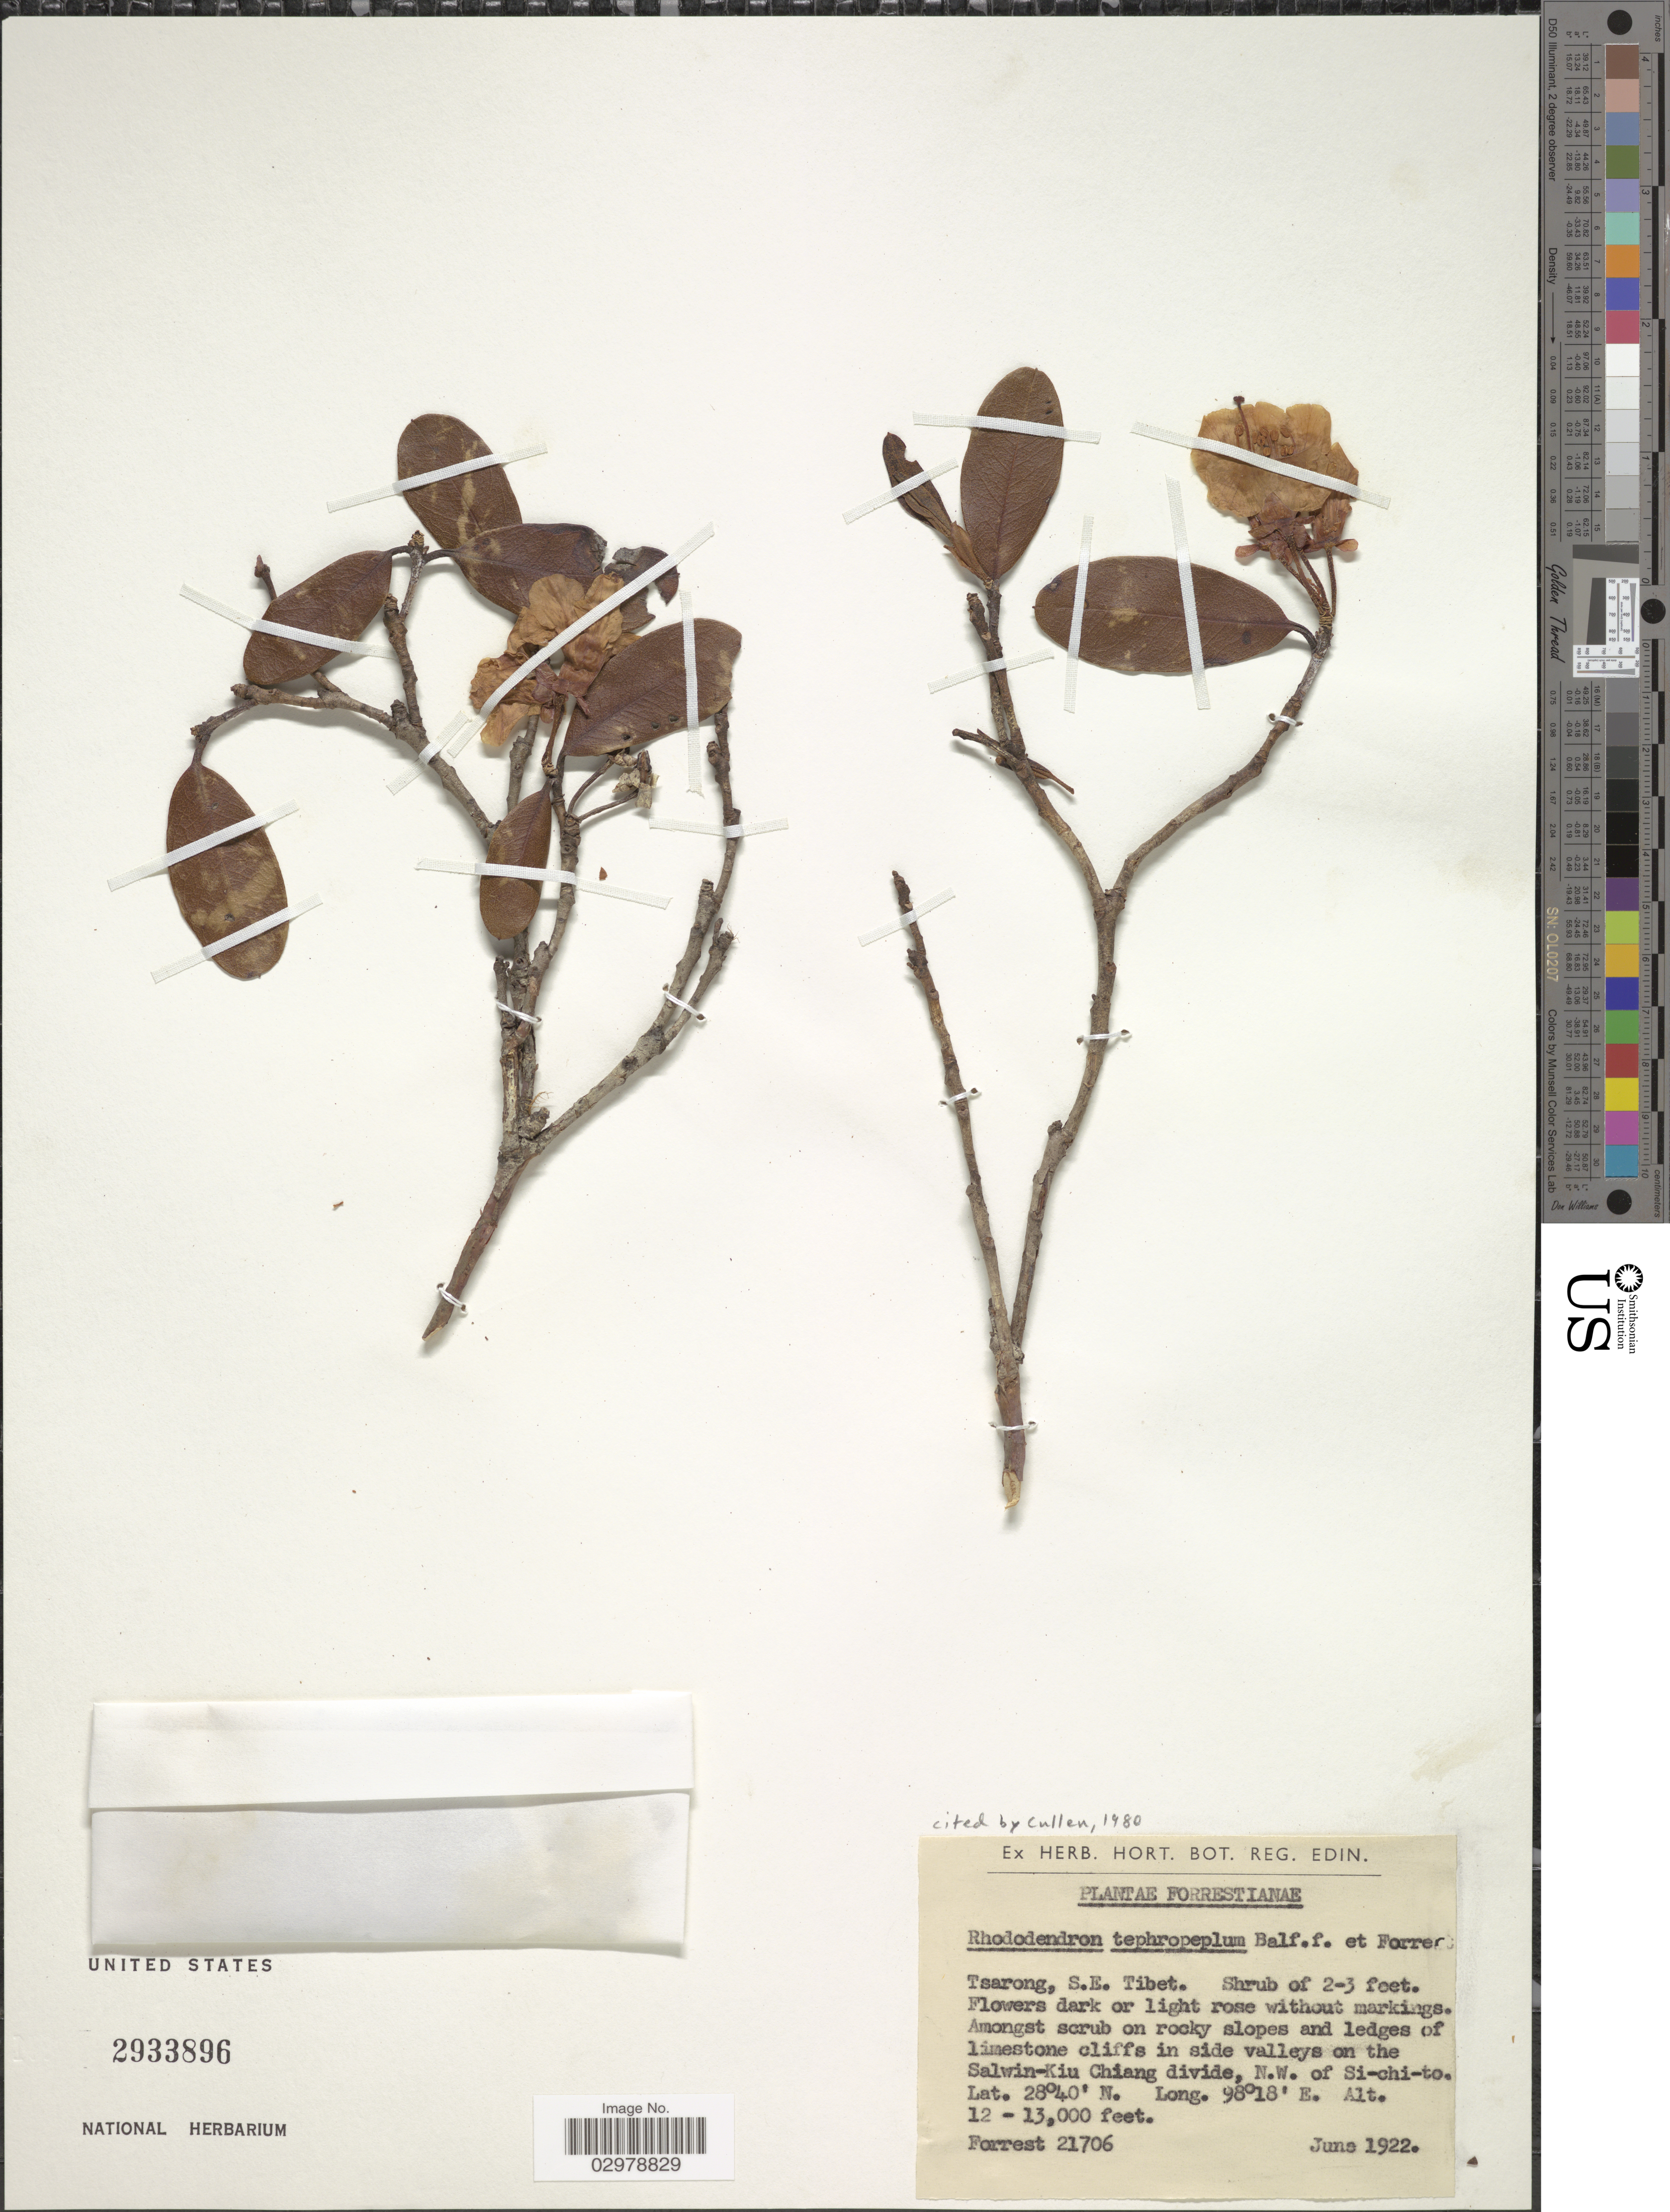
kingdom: Plantae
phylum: Tracheophyta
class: Magnoliopsida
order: Ericales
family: Ericaceae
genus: Rhododendron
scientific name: Rhododendron tephropeplum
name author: Balf. f. & Farrer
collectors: -. Forrest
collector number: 21706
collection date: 1922-06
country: China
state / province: Xizang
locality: Tsarong, S.E. Tibet. Valleys on the Salwin-Kiu Chiang divide. N.W. of Si-chi-to.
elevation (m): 3658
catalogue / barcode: US 2933896